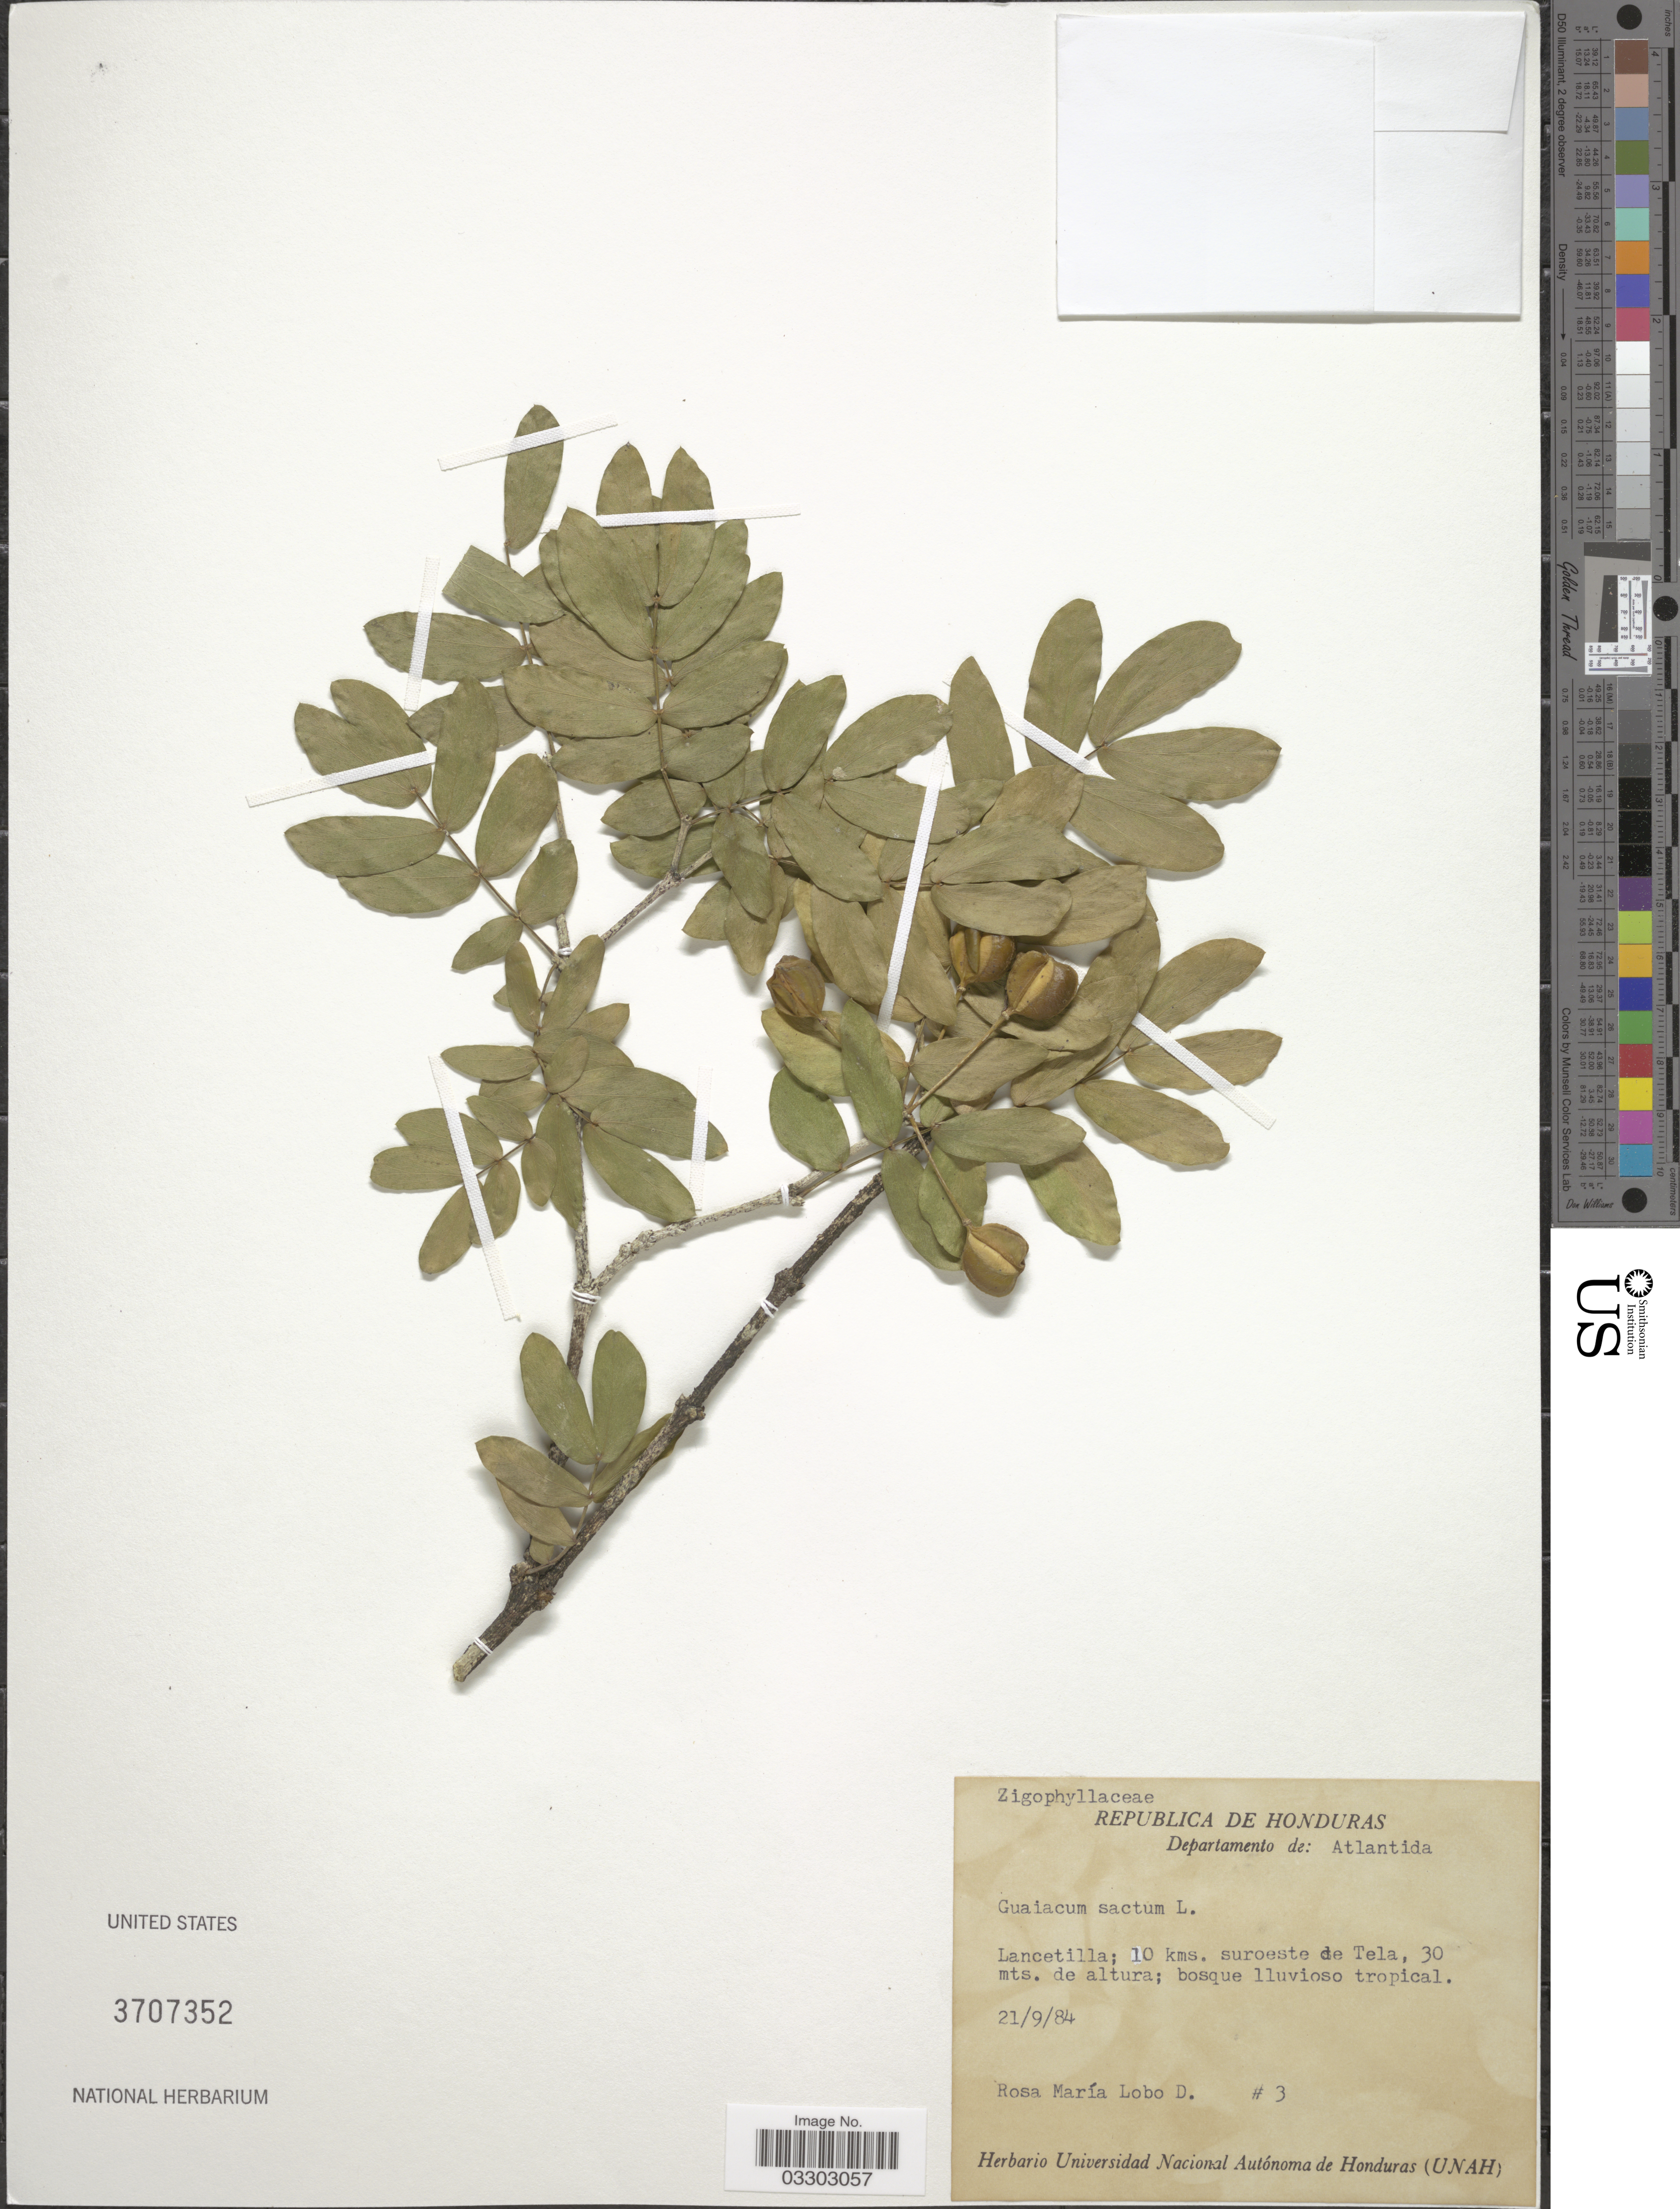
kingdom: Plantae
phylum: Tracheophyta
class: Magnoliopsida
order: Zygophyllales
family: Zygophyllaceae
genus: Guaiacum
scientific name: Guaiacum sanctum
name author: L.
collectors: R. Lobo D.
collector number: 3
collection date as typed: Transcribed d/m/y: 21/9/84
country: Honduras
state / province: Atlántida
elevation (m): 30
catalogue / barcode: US 3707352